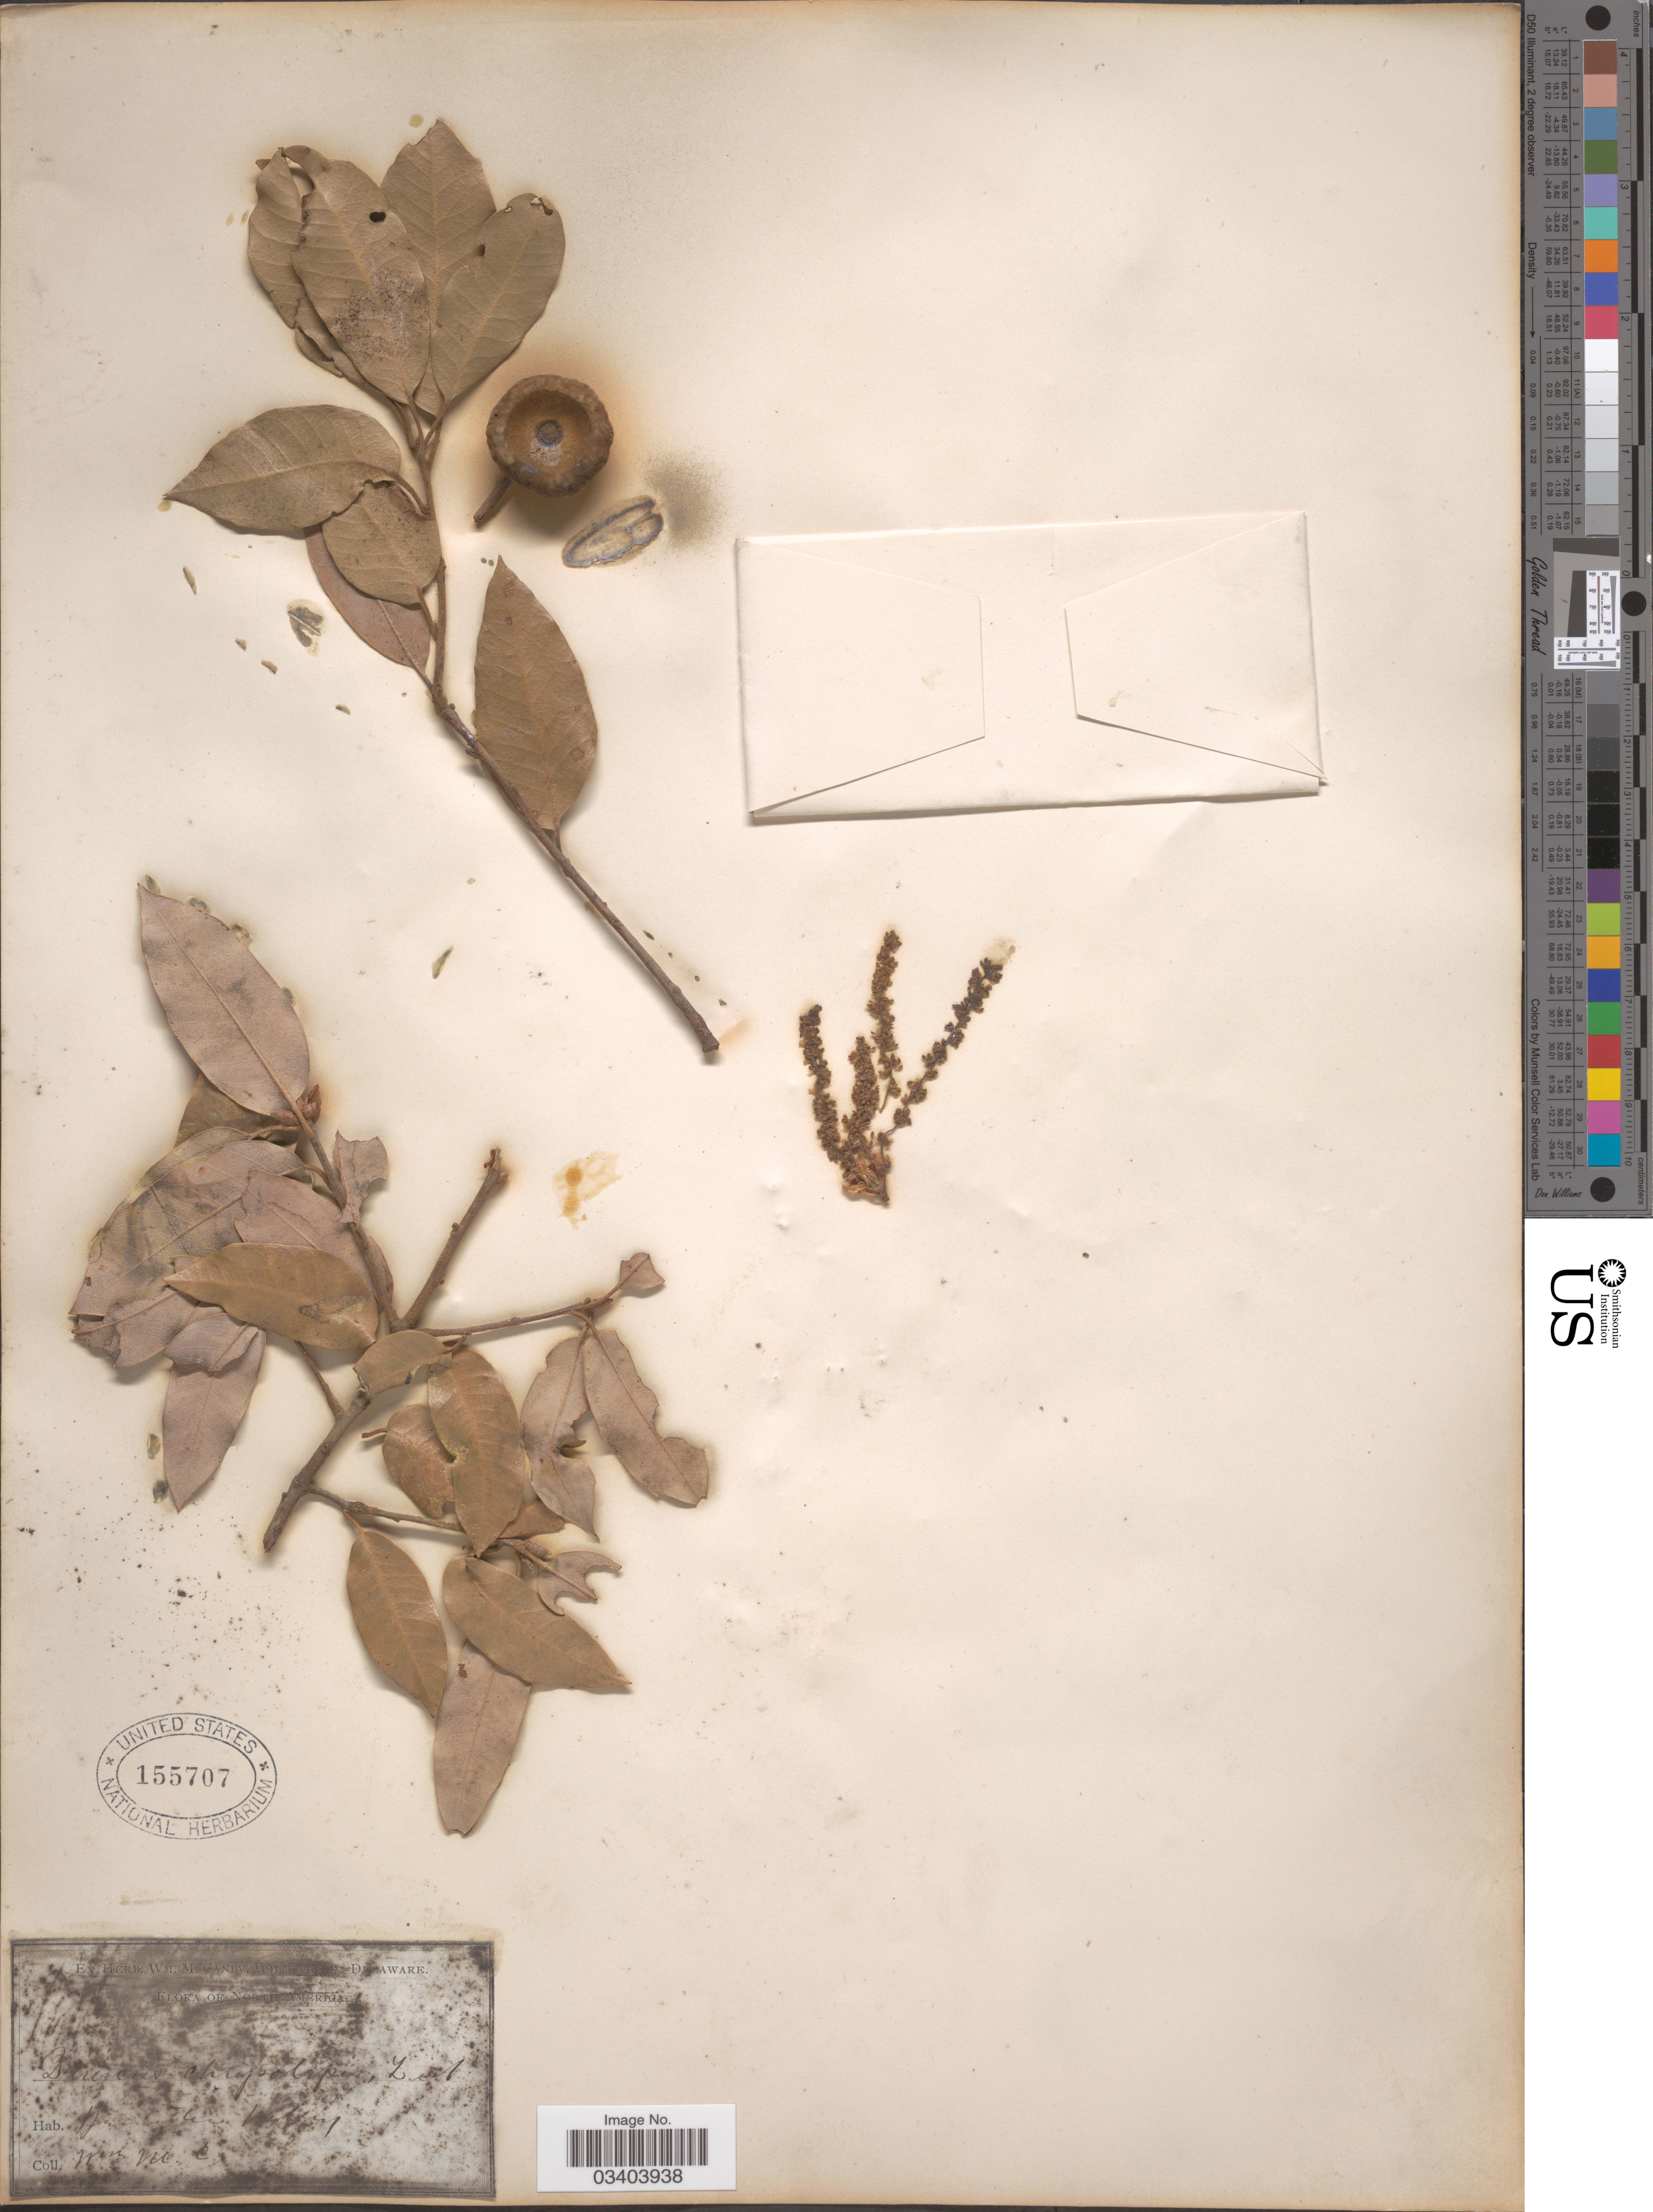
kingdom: Plantae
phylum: Tracheophyta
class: Magnoliopsida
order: Fagales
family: Fagaceae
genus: Quercus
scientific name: Quercus chrysolepis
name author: Liebm.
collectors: W. M. Canby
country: United States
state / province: Delaware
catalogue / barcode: US 155707